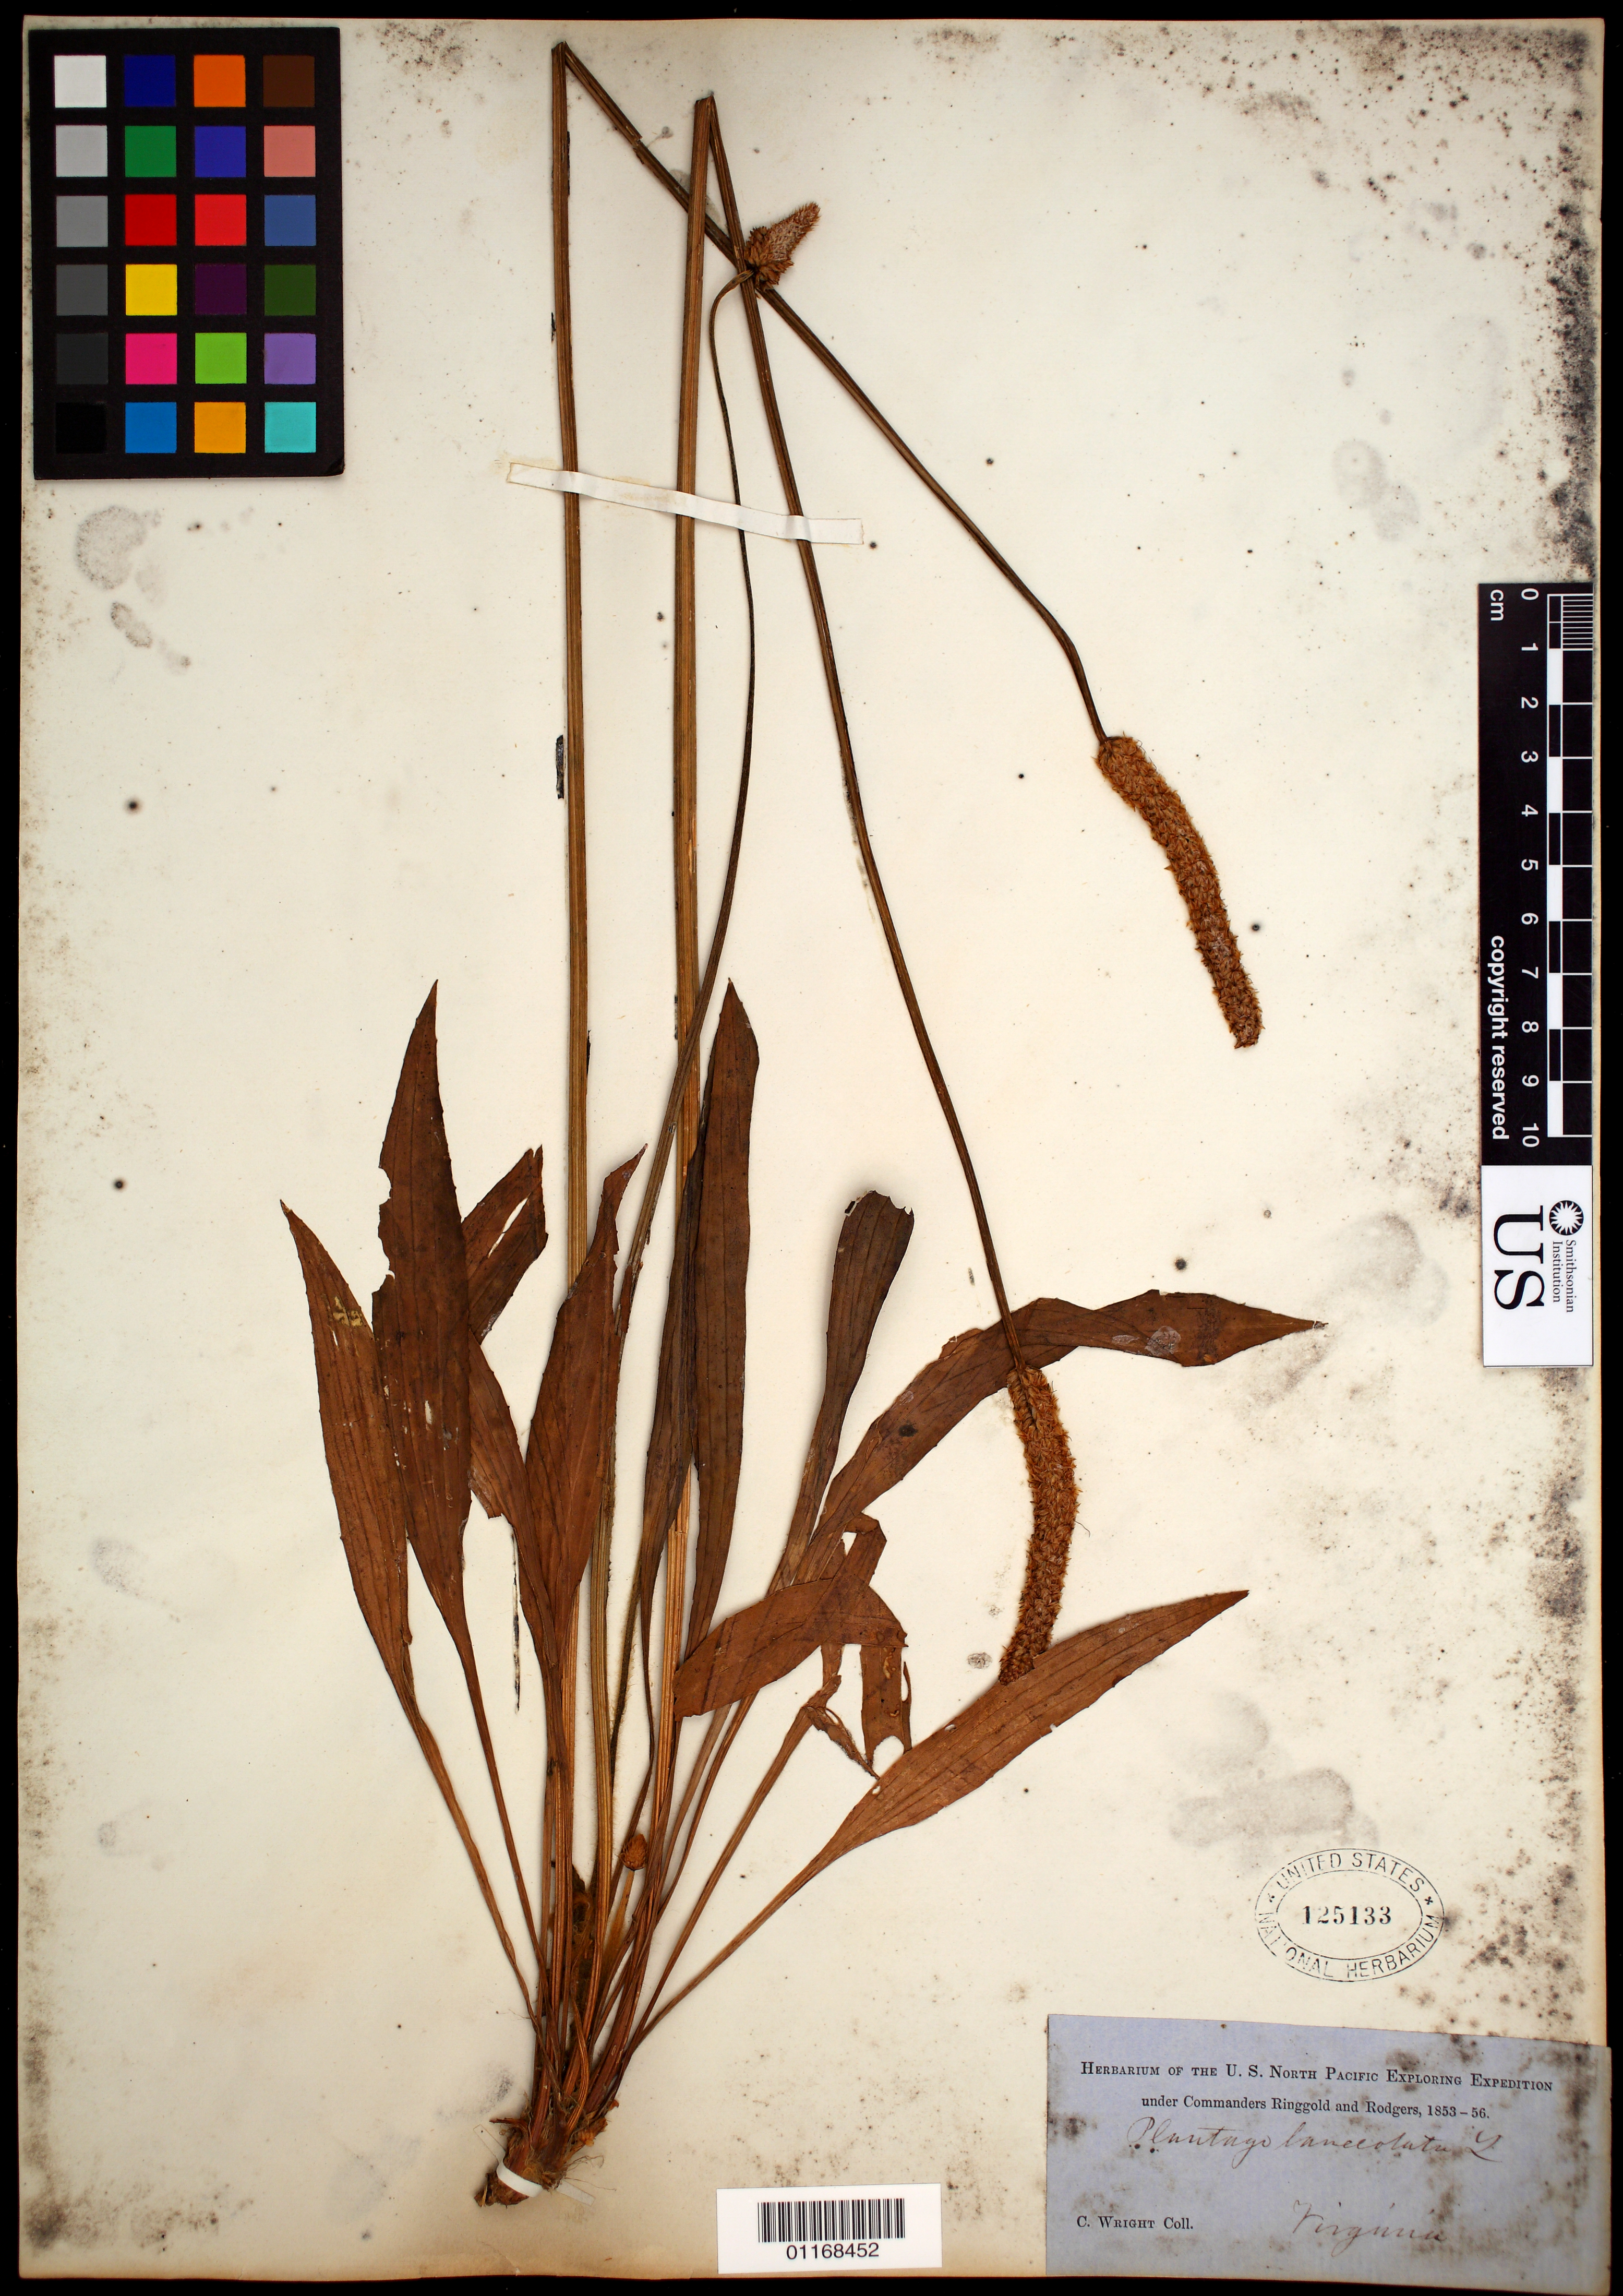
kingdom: Plantae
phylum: Tracheophyta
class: Magnoliopsida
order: Lamiales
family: Plantaginaceae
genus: Plantago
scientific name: Plantago lanceolata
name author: L.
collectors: C. Wright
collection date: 1853/1856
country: United States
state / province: Virginia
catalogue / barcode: US 125133